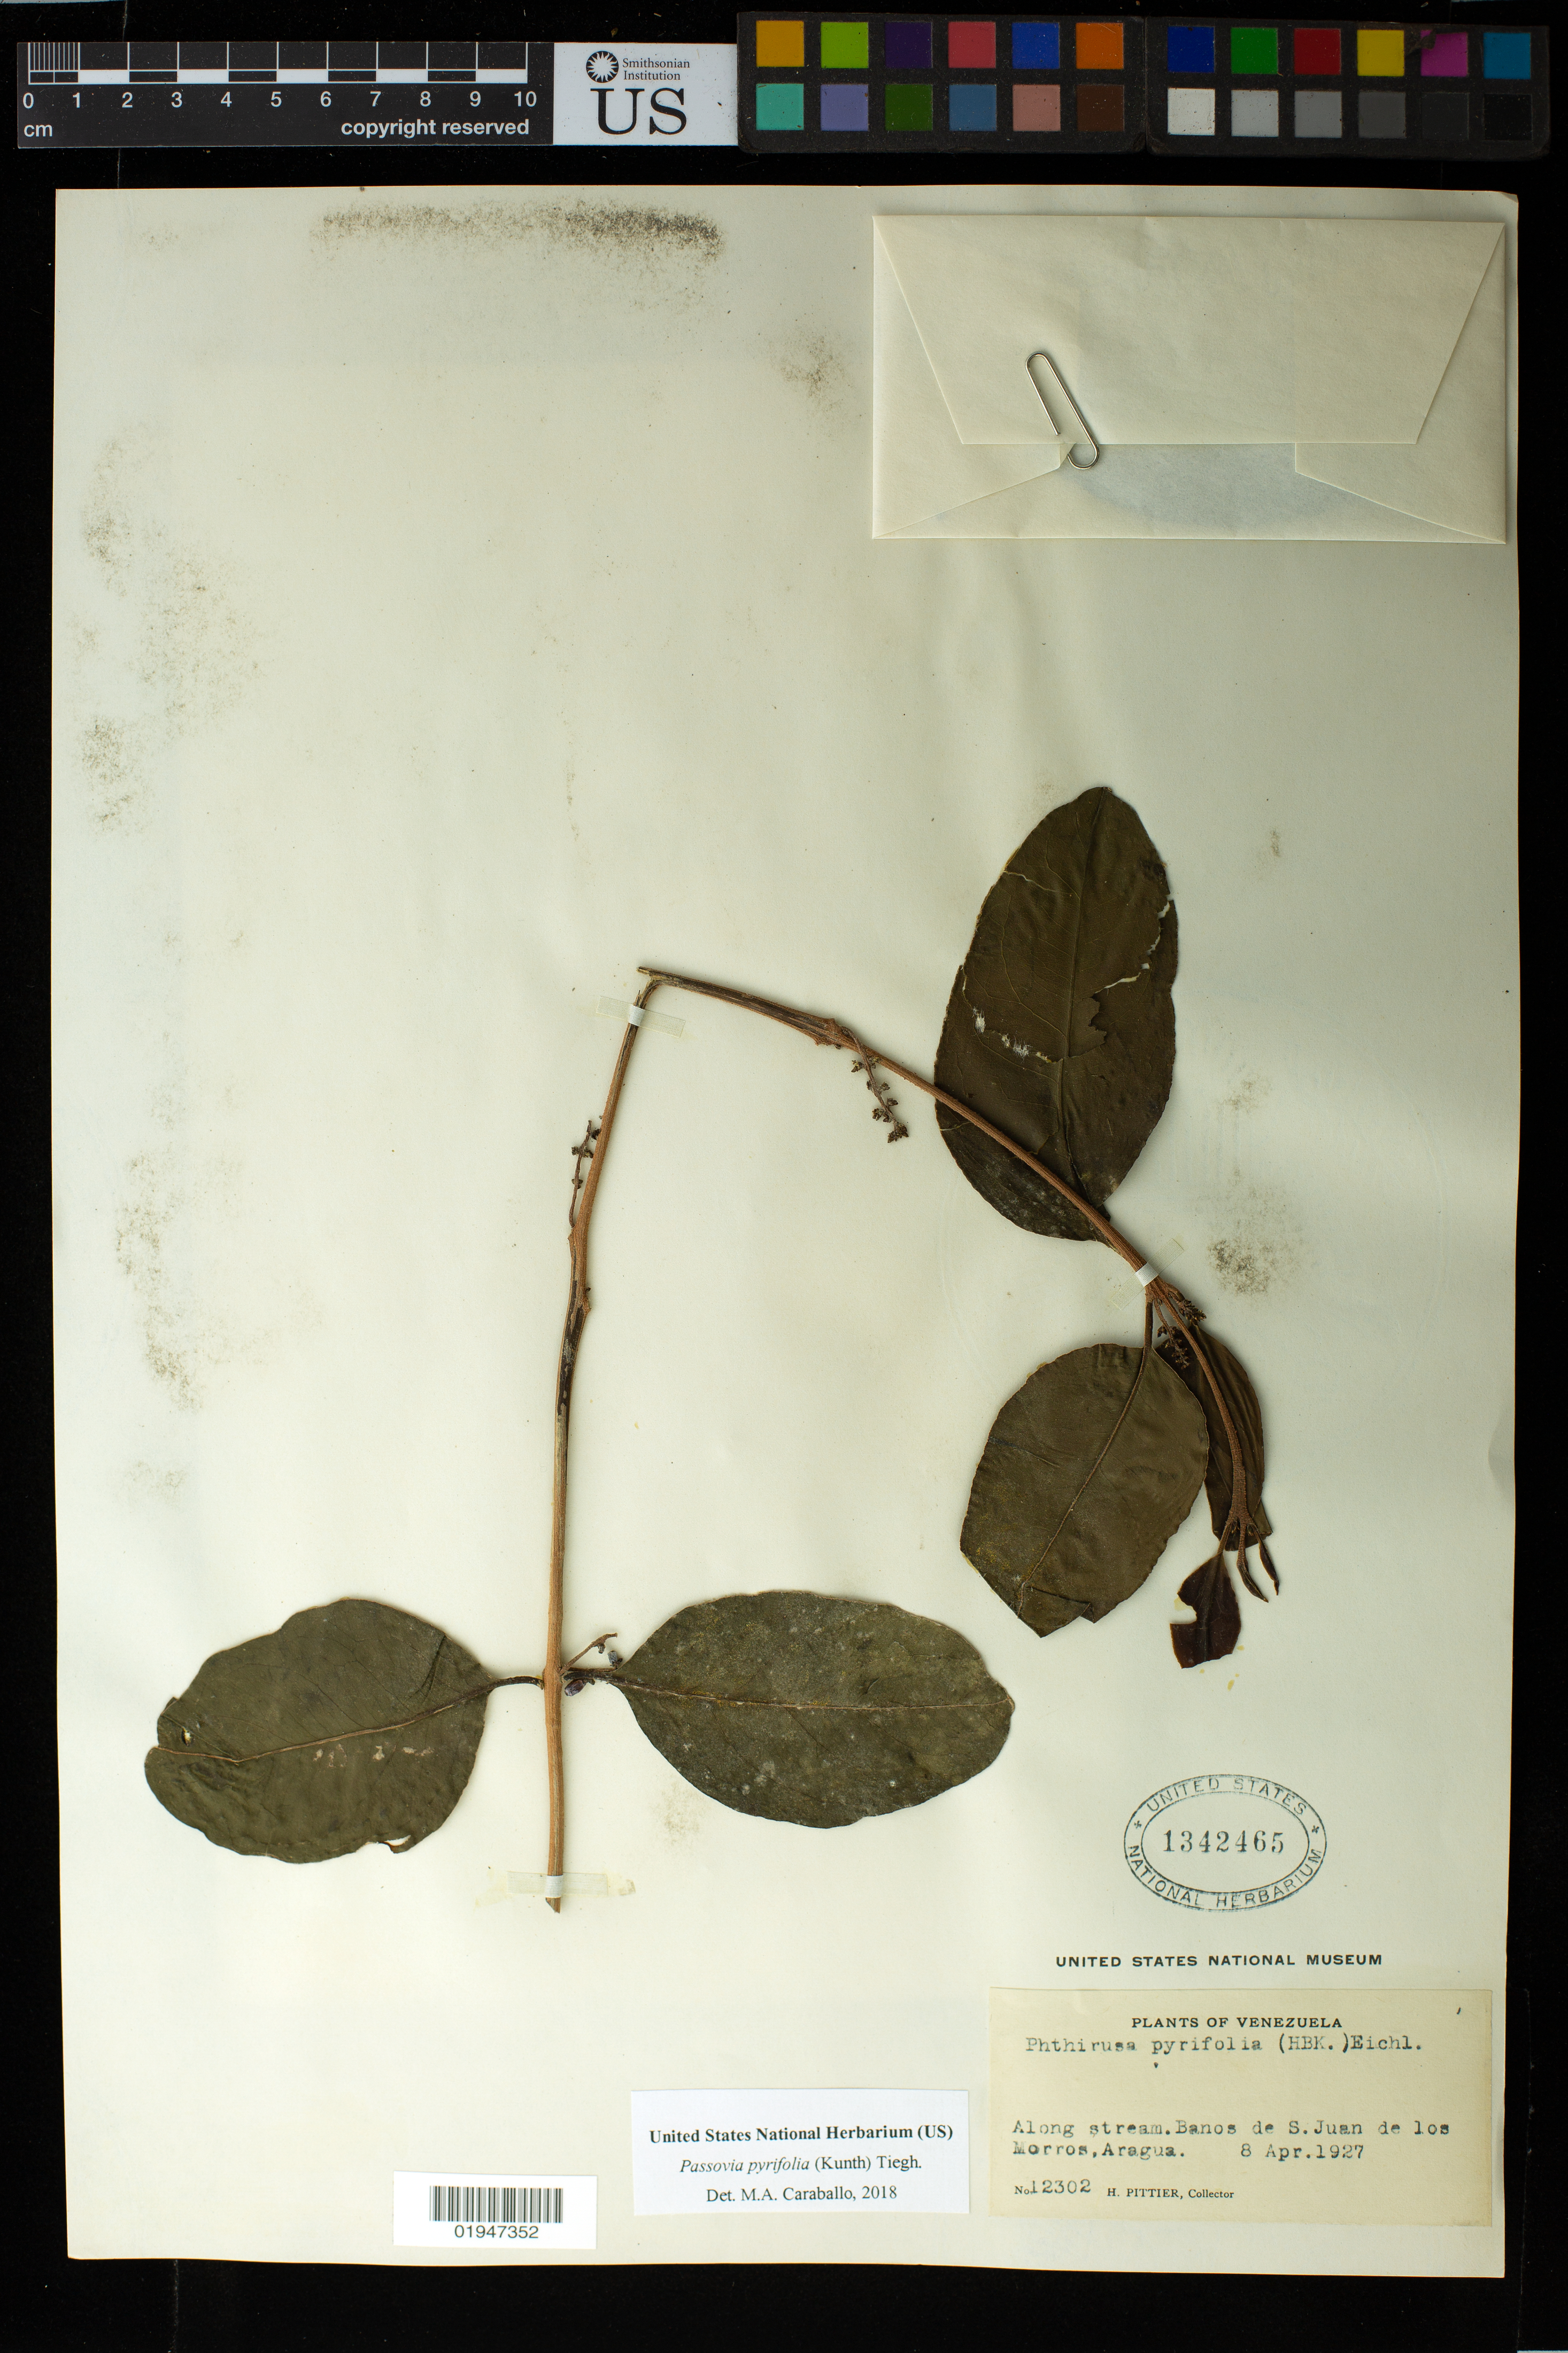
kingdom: Plantae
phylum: Tracheophyta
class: Magnoliopsida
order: Santalales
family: Loranthaceae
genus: Passovia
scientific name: Passovia pyrifolia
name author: (Kunth) Tiegh.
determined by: Caraballo-Ortiz, Marcos A., (MISS), University of Mississippi (UNITED STATES)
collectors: H. F. Pittier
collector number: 12302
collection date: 1927-04-08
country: Venezuela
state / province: Aragua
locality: Banos de S. Juan de los Morros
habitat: Along stream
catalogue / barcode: US 1342465